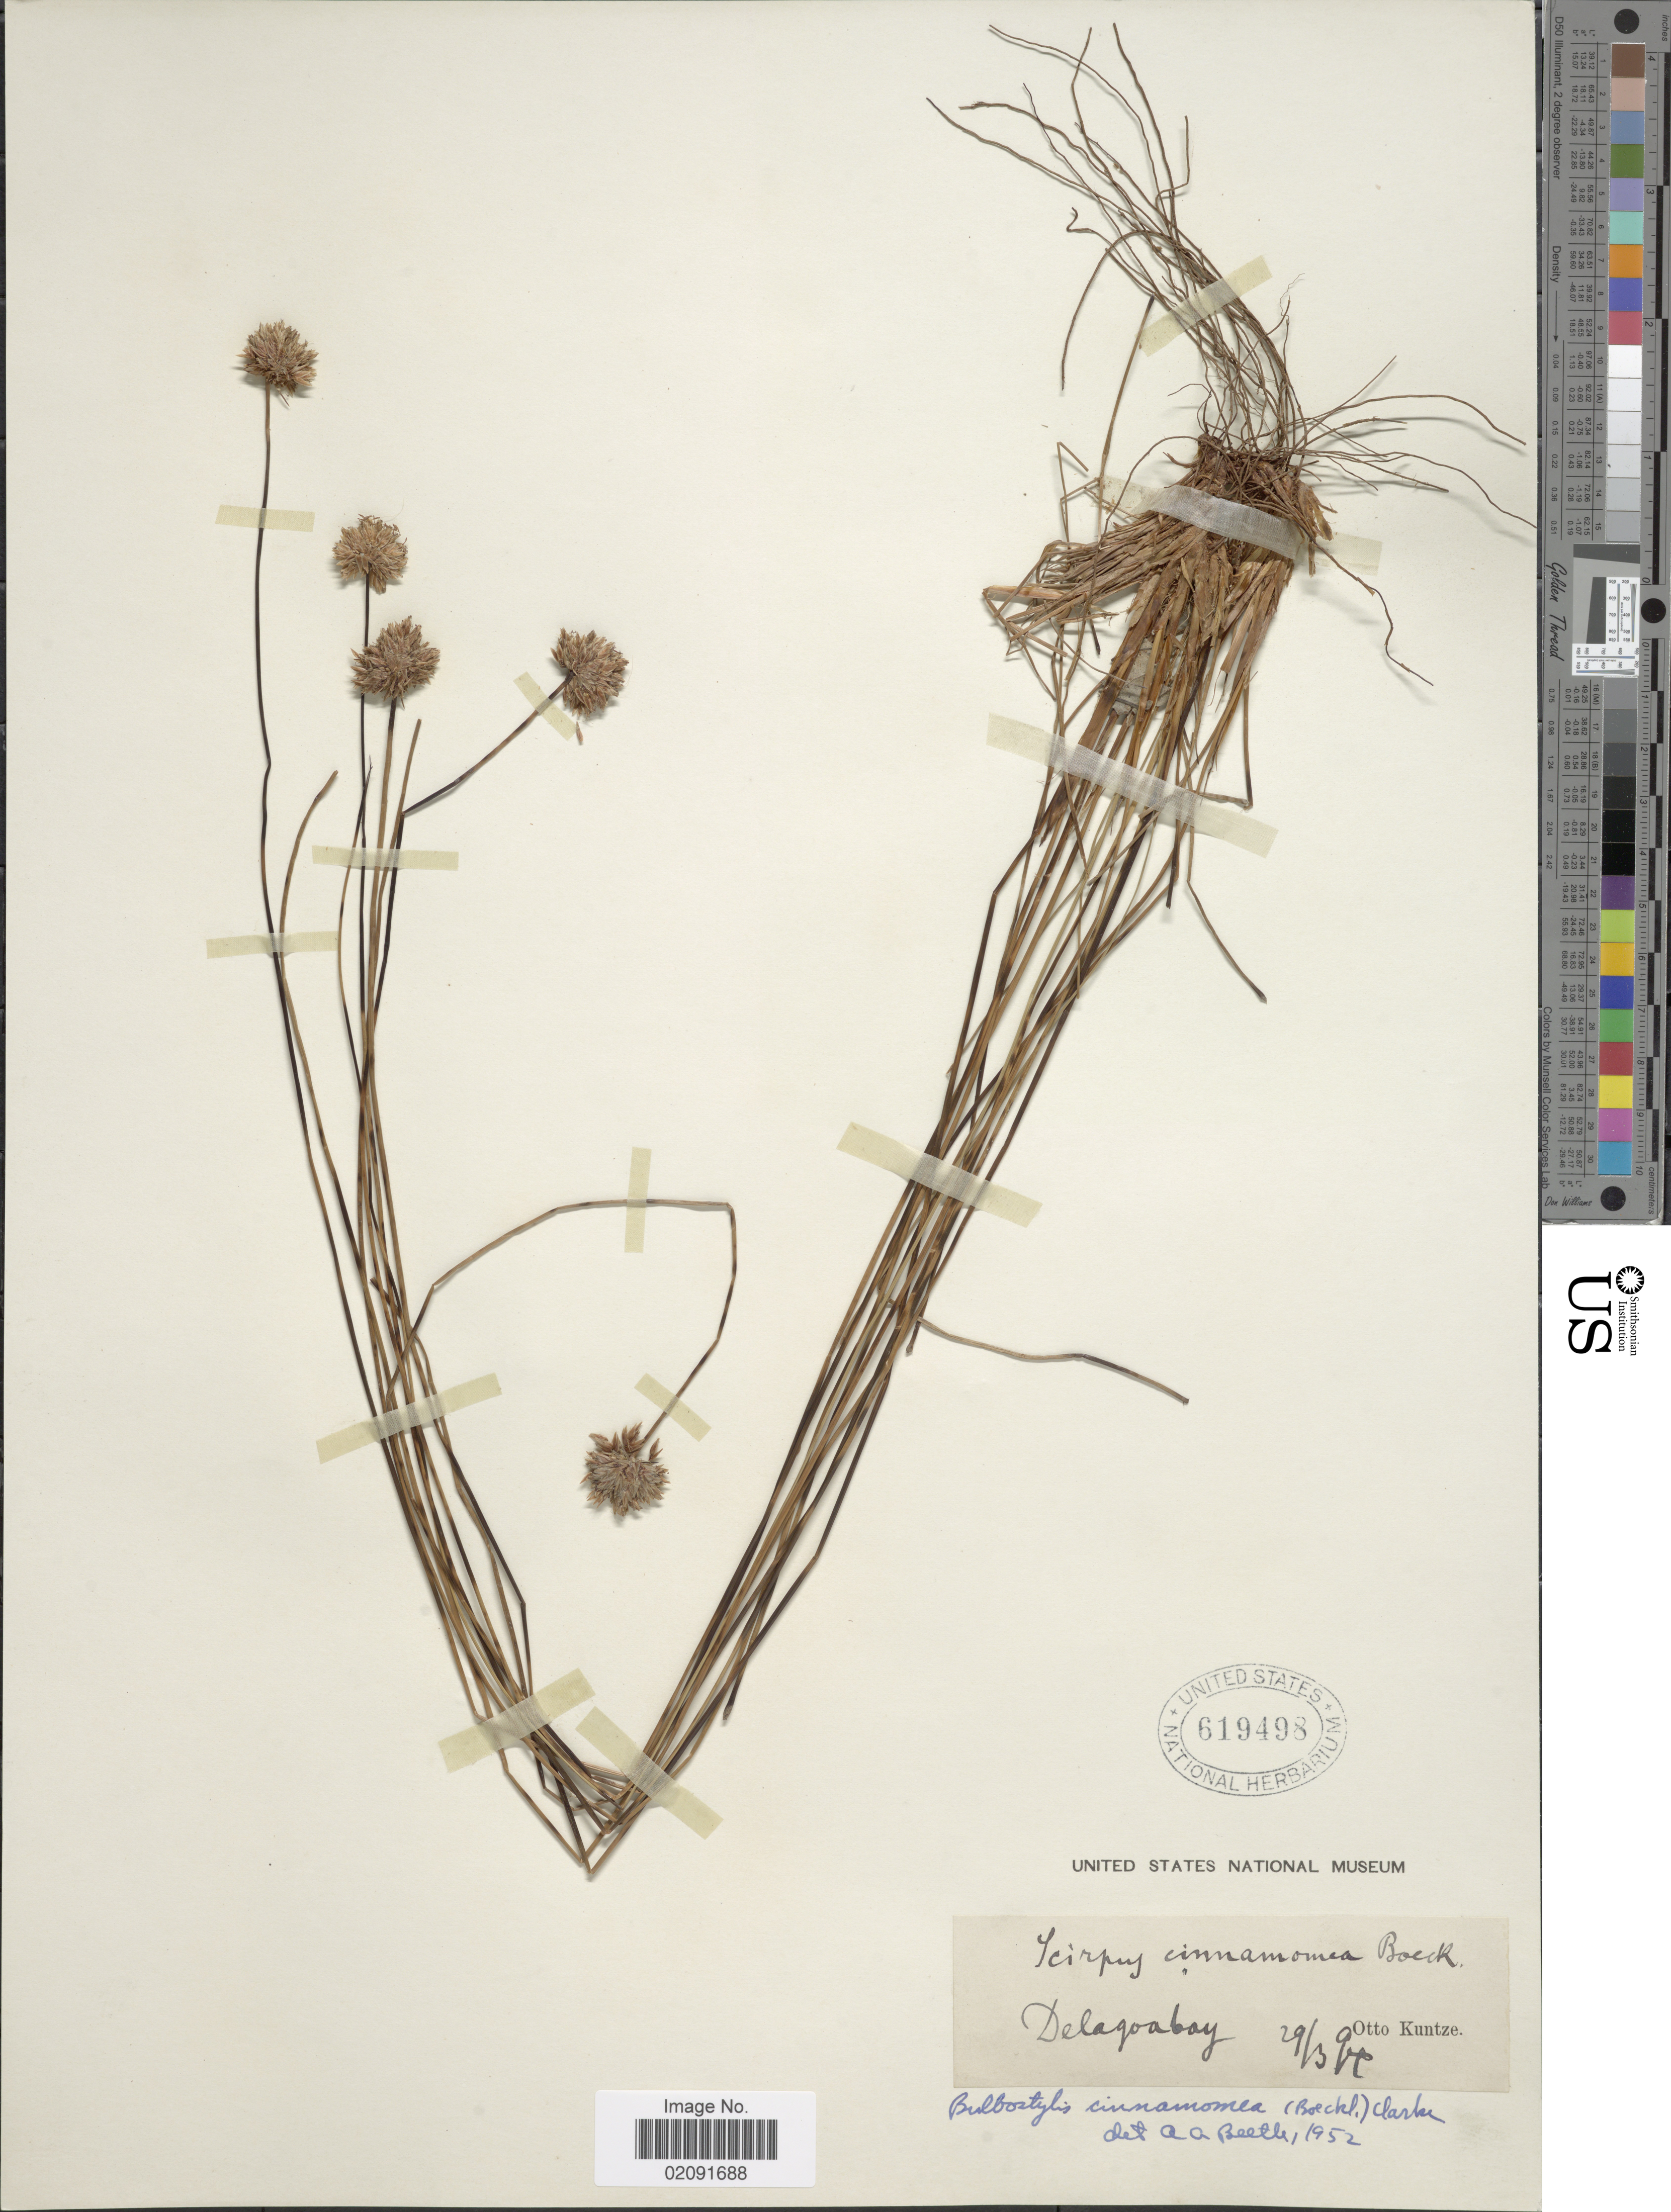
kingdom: Plantae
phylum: Tracheophyta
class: Liliopsida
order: Poales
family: Cyperaceae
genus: Bulbostylis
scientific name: Bulbostylis parvinux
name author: C.B. Clarke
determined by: Strong, Mark T., (BOT), Smithsonian Institution - National Museum of Natural History (UNITED STATES)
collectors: C.E.O. Kuntze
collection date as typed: Transcribed d/m/y: 29/3/94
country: Mozambique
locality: Delagoabay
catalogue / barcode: US 619498